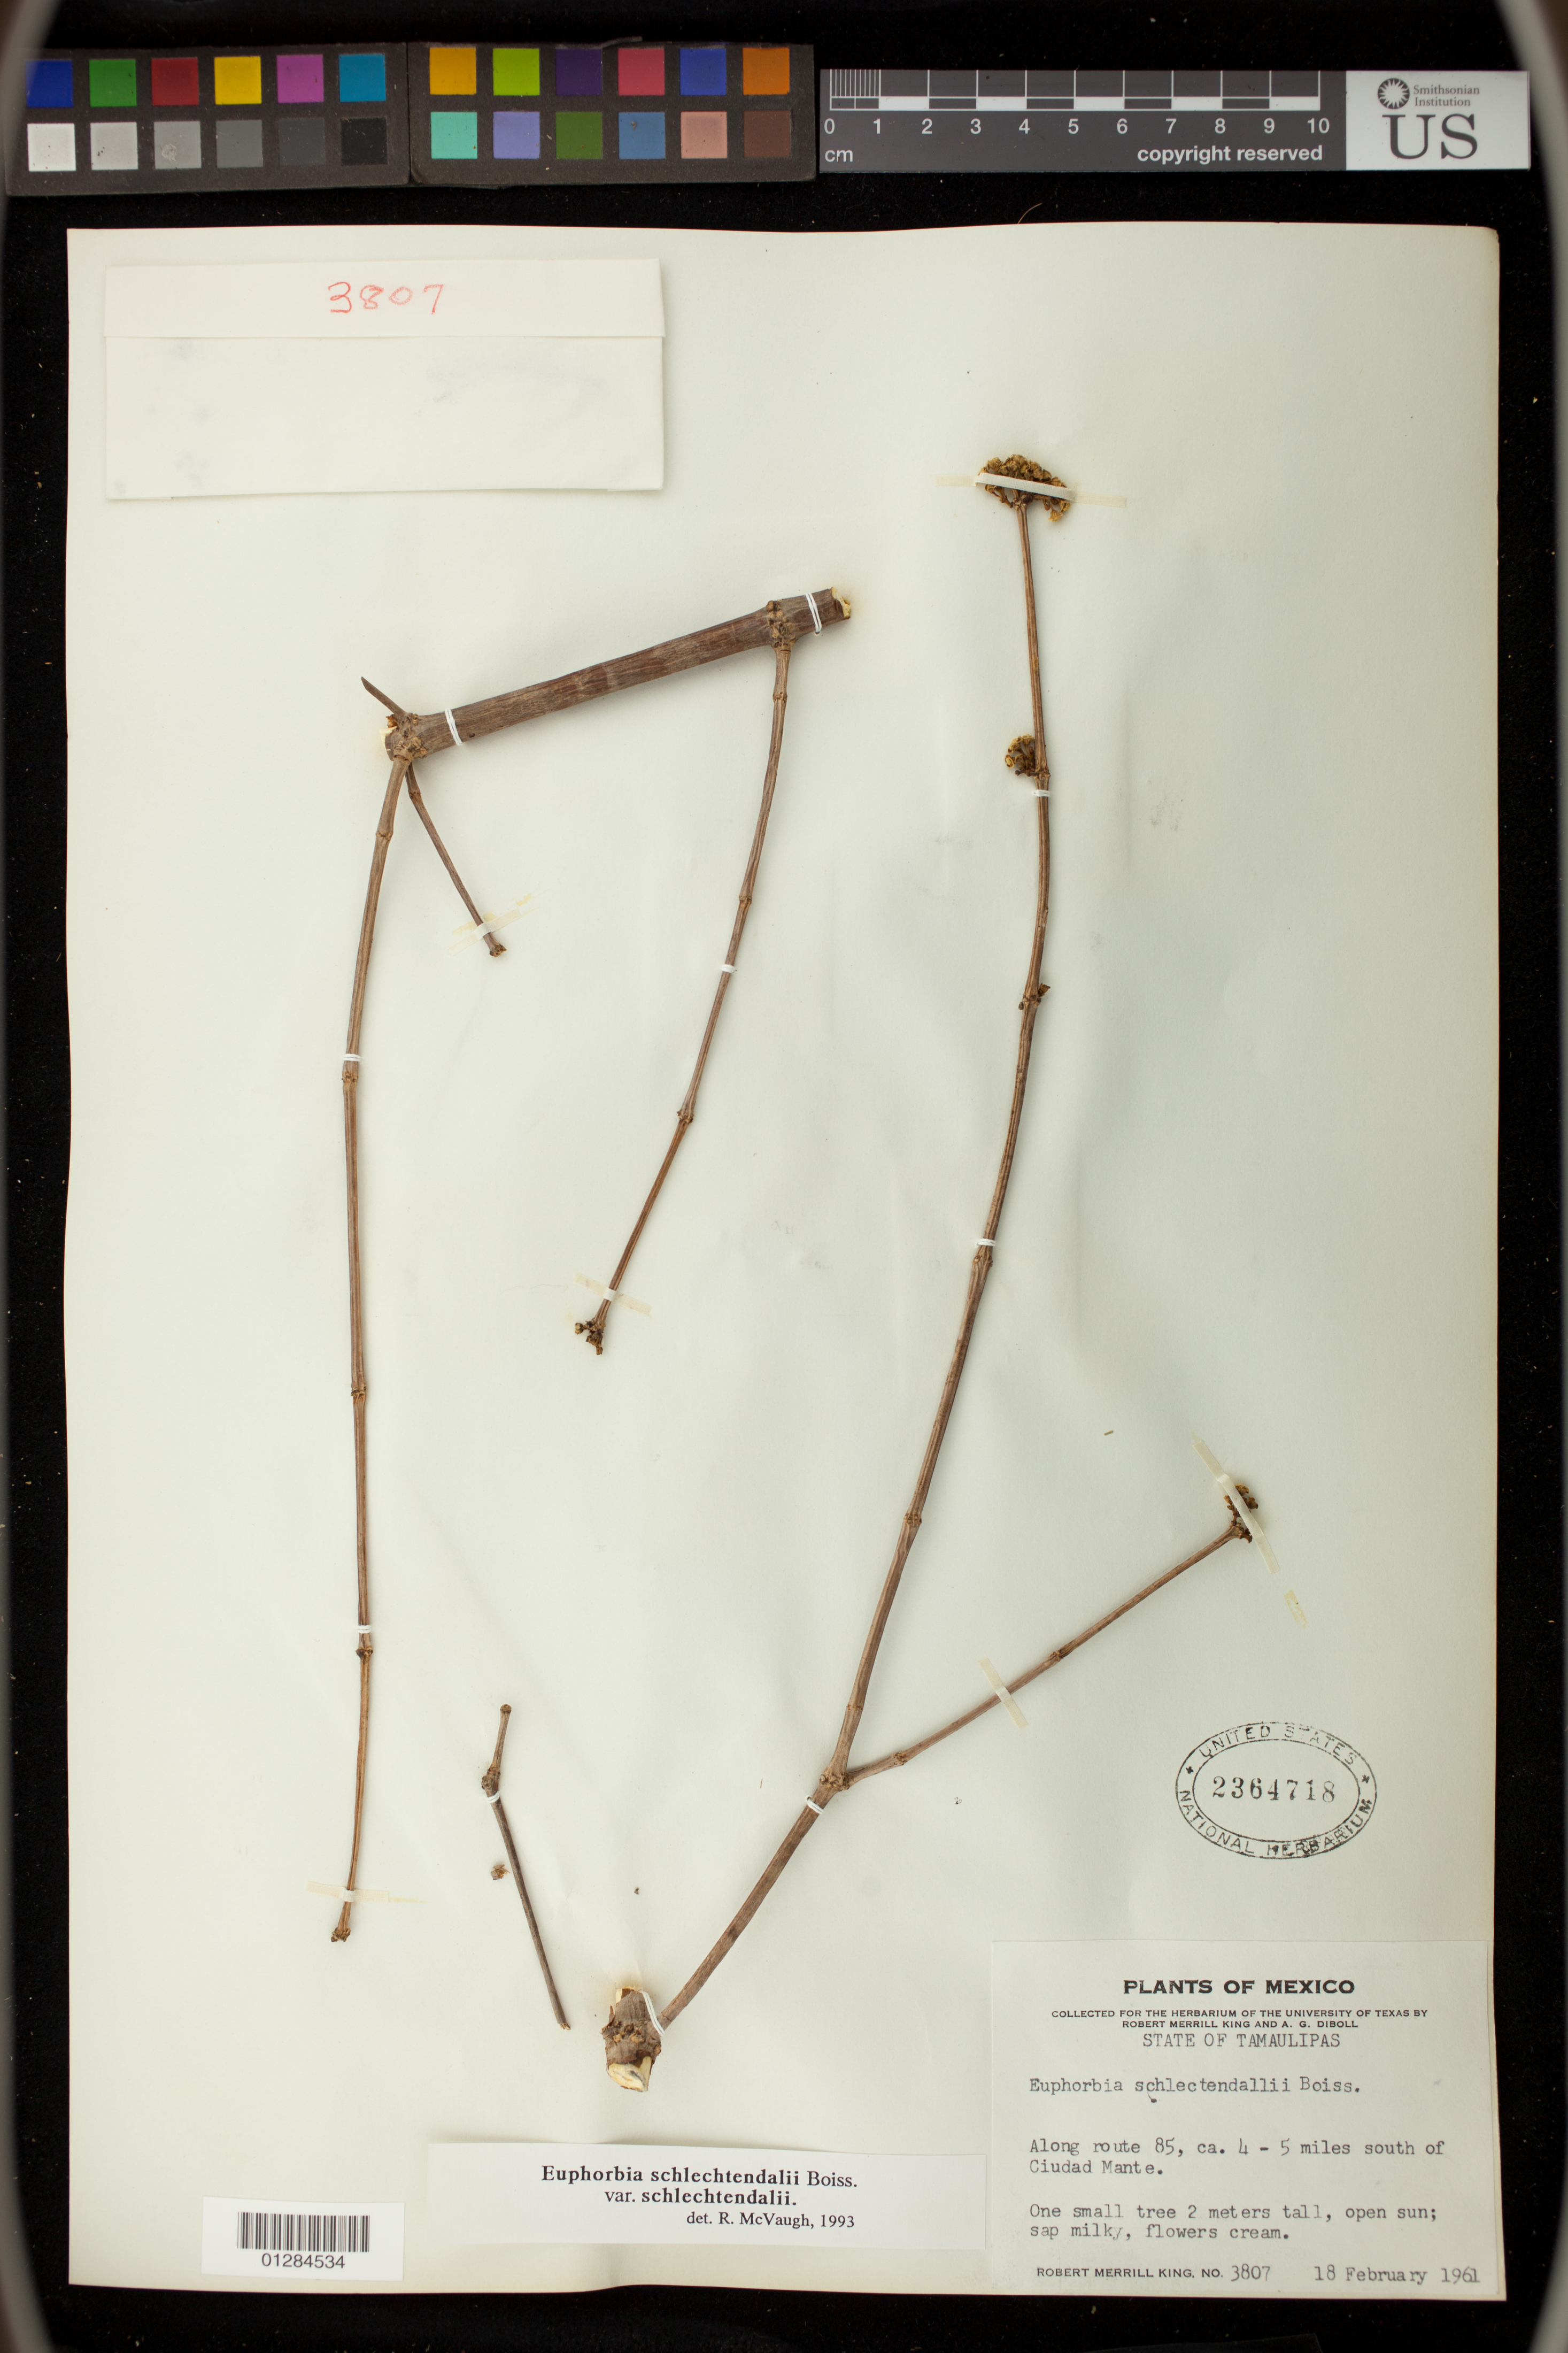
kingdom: Plantae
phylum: Tracheophyta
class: Magnoliopsida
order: Malpighiales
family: Euphorbiaceae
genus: Euphorbia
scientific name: Euphorbia schlechtendalii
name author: Boiss.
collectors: R. M. King & A. Diboll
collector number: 3807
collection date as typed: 18 Feb 1961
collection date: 1961-02-18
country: Mexico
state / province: Tamaulipas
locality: Along route 85, ca. 4-5 miles south of Ciudad Mante.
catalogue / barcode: US 2364718